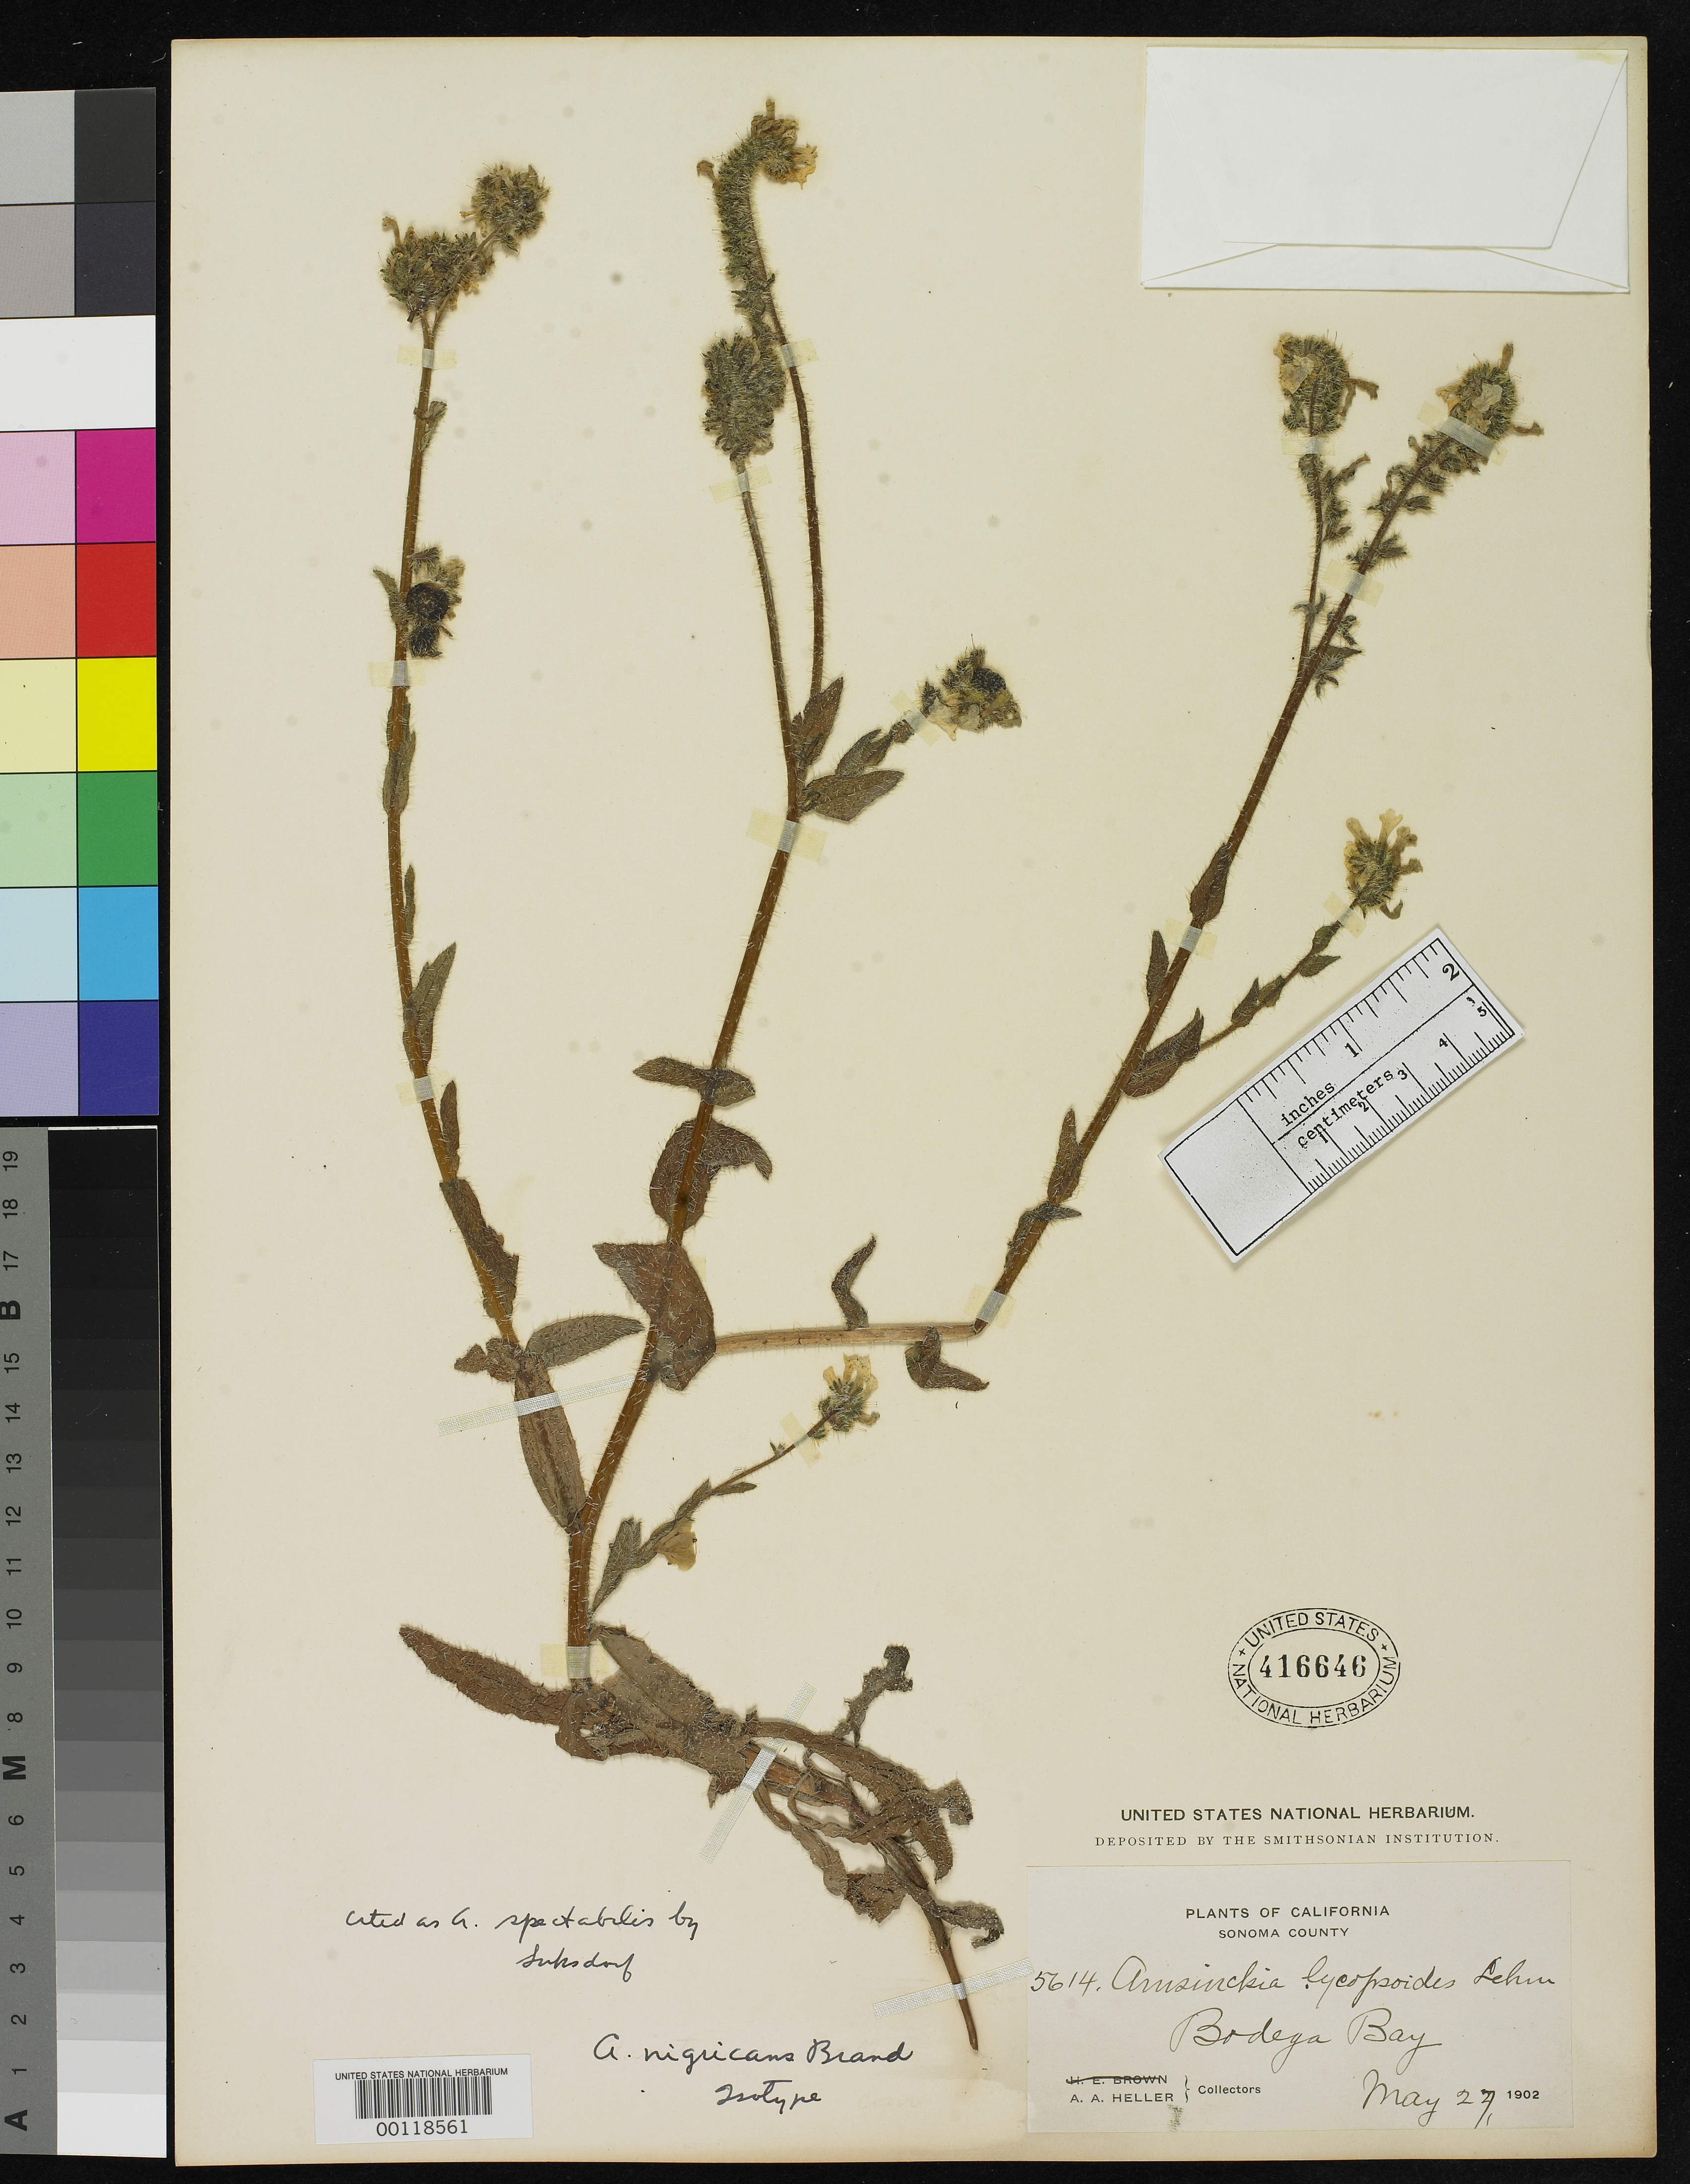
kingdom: Plantae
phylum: Tracheophyta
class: Magnoliopsida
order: Boraginales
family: Boraginaceae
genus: Amsinckia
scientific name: Amsinckia nigricans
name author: Brandegee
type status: Isotype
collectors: A. A. Heller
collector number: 5614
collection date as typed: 27 May 1902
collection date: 1902-05-27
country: United States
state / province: California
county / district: Sonoma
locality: Bodega Bai.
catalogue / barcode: US 416646